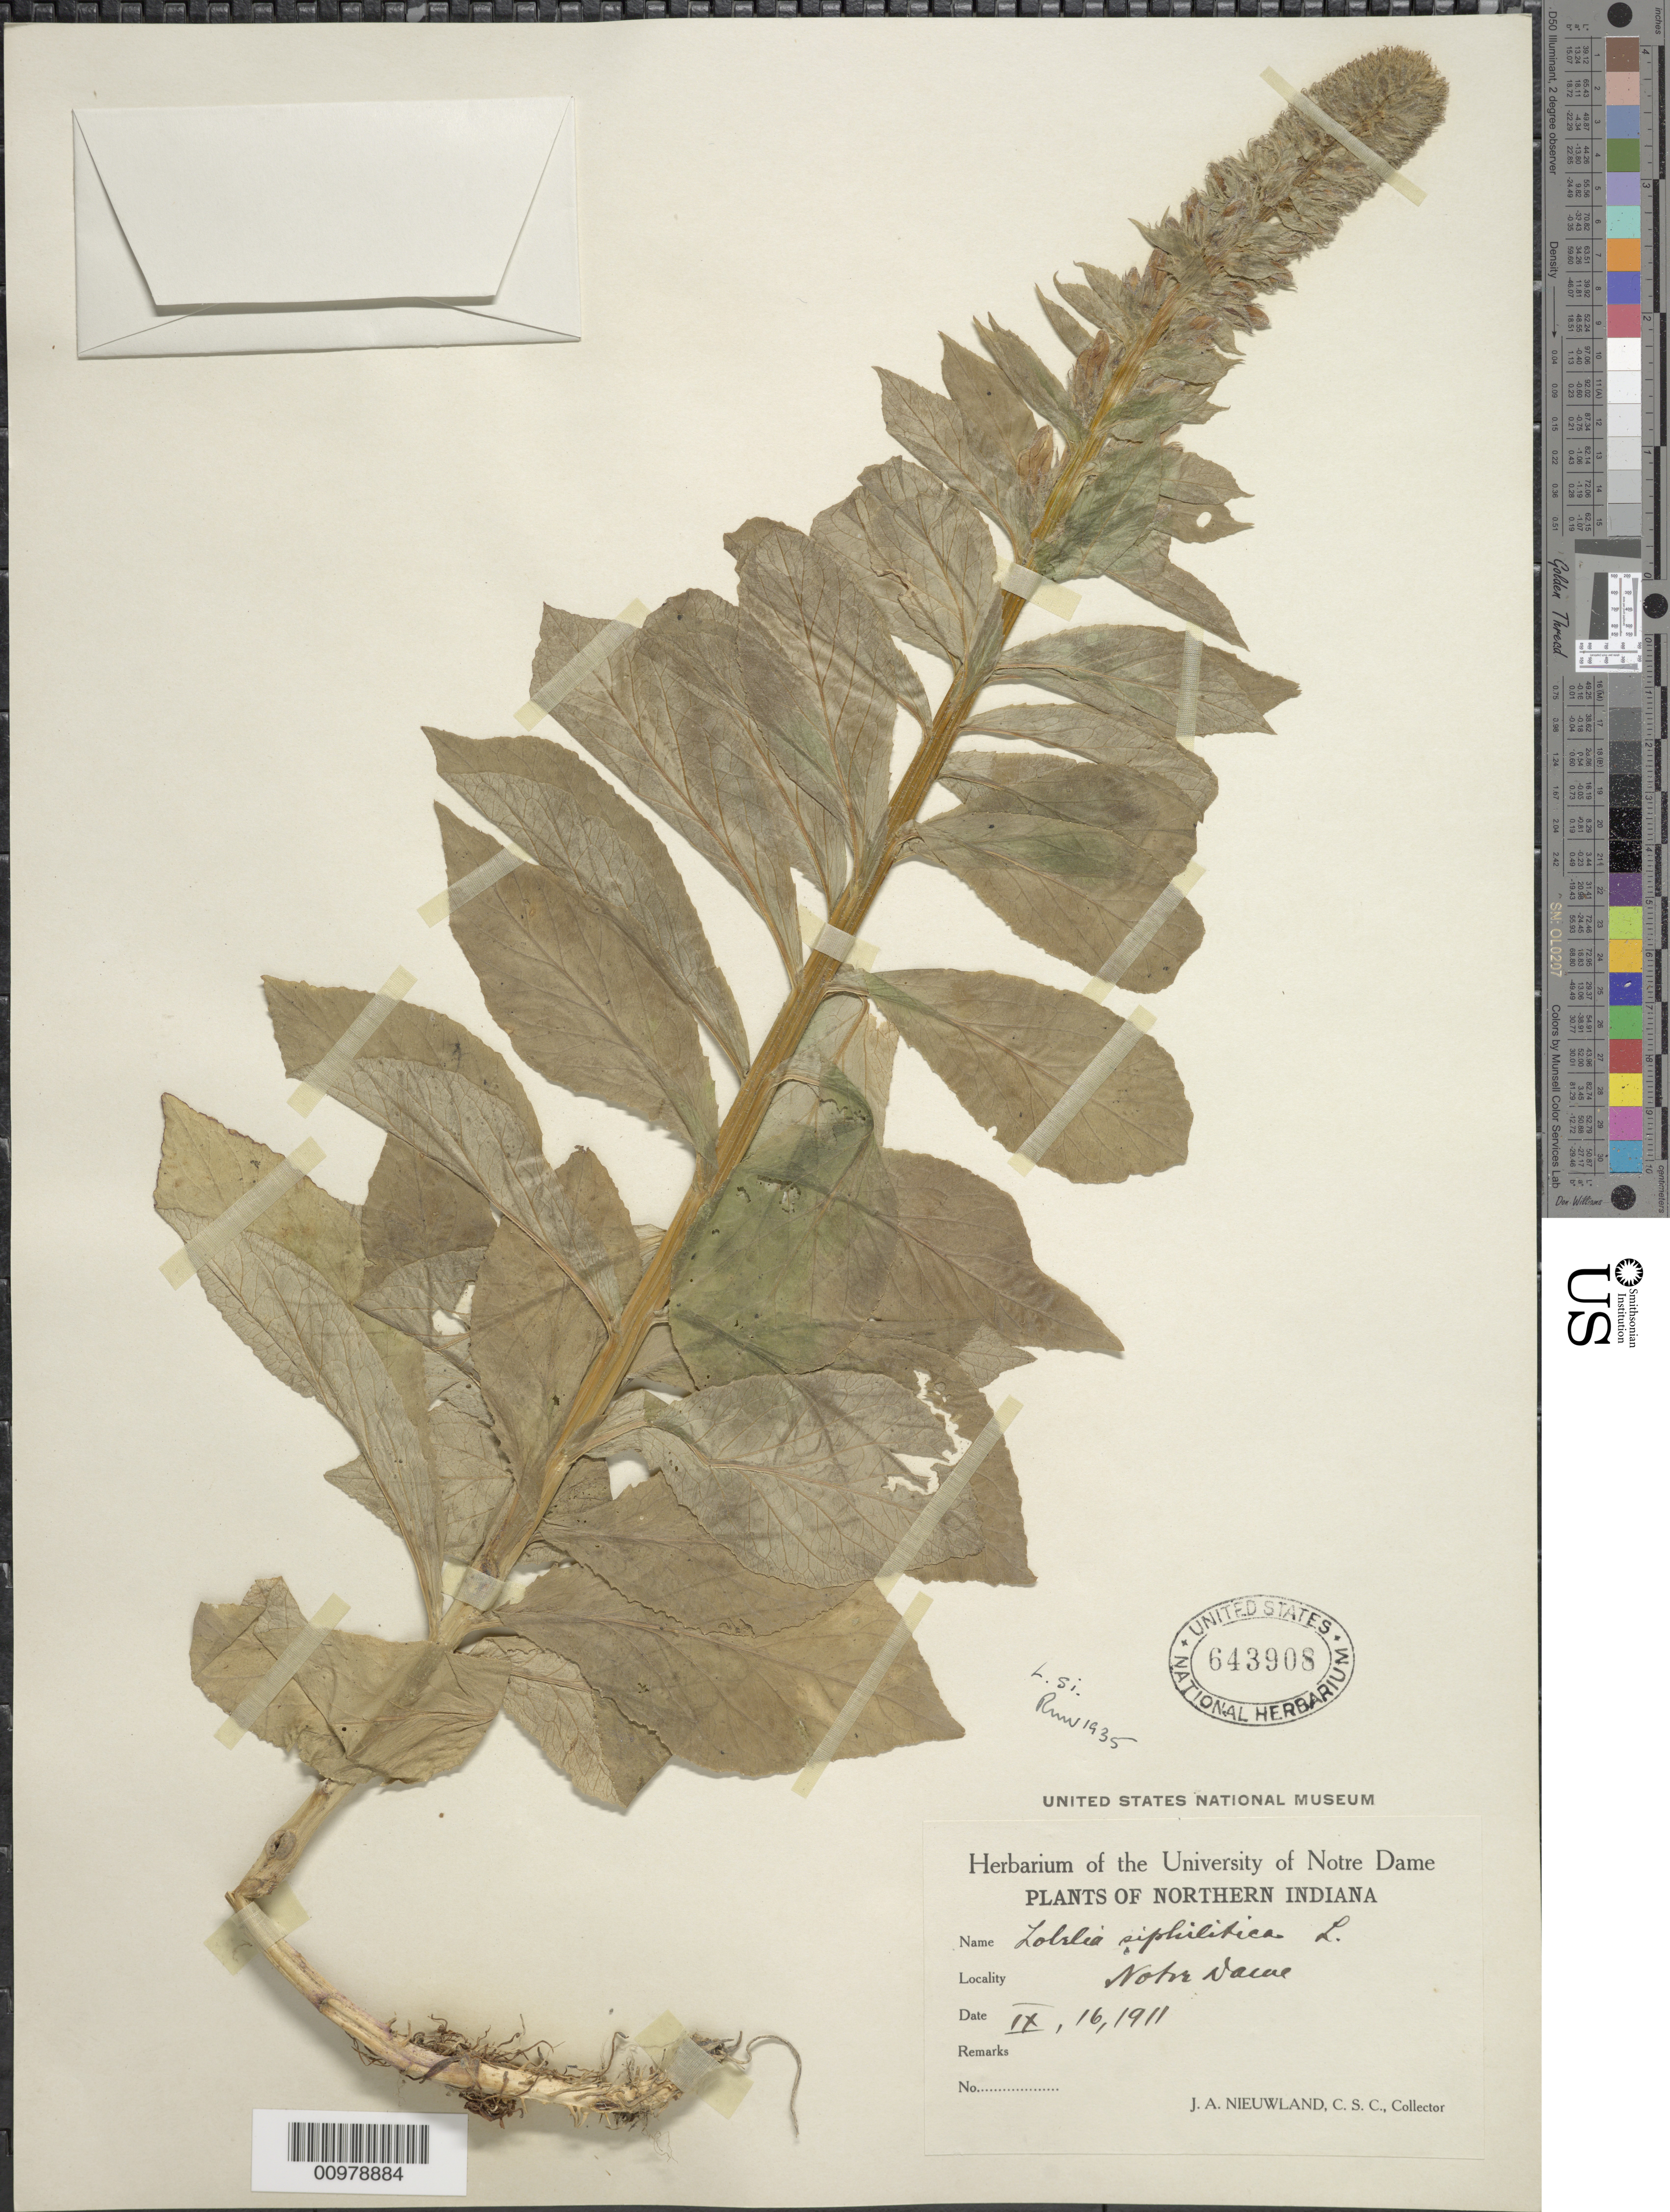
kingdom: Plantae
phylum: Tracheophyta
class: Magnoliopsida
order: Asterales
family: Campanulaceae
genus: Lobelia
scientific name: Lobelia siphilitica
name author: L.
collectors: J. A. Nieuwland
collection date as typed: IX, 16, 1911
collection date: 1911-09-16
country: United States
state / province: Indiana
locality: Notre Dame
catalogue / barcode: US 643908